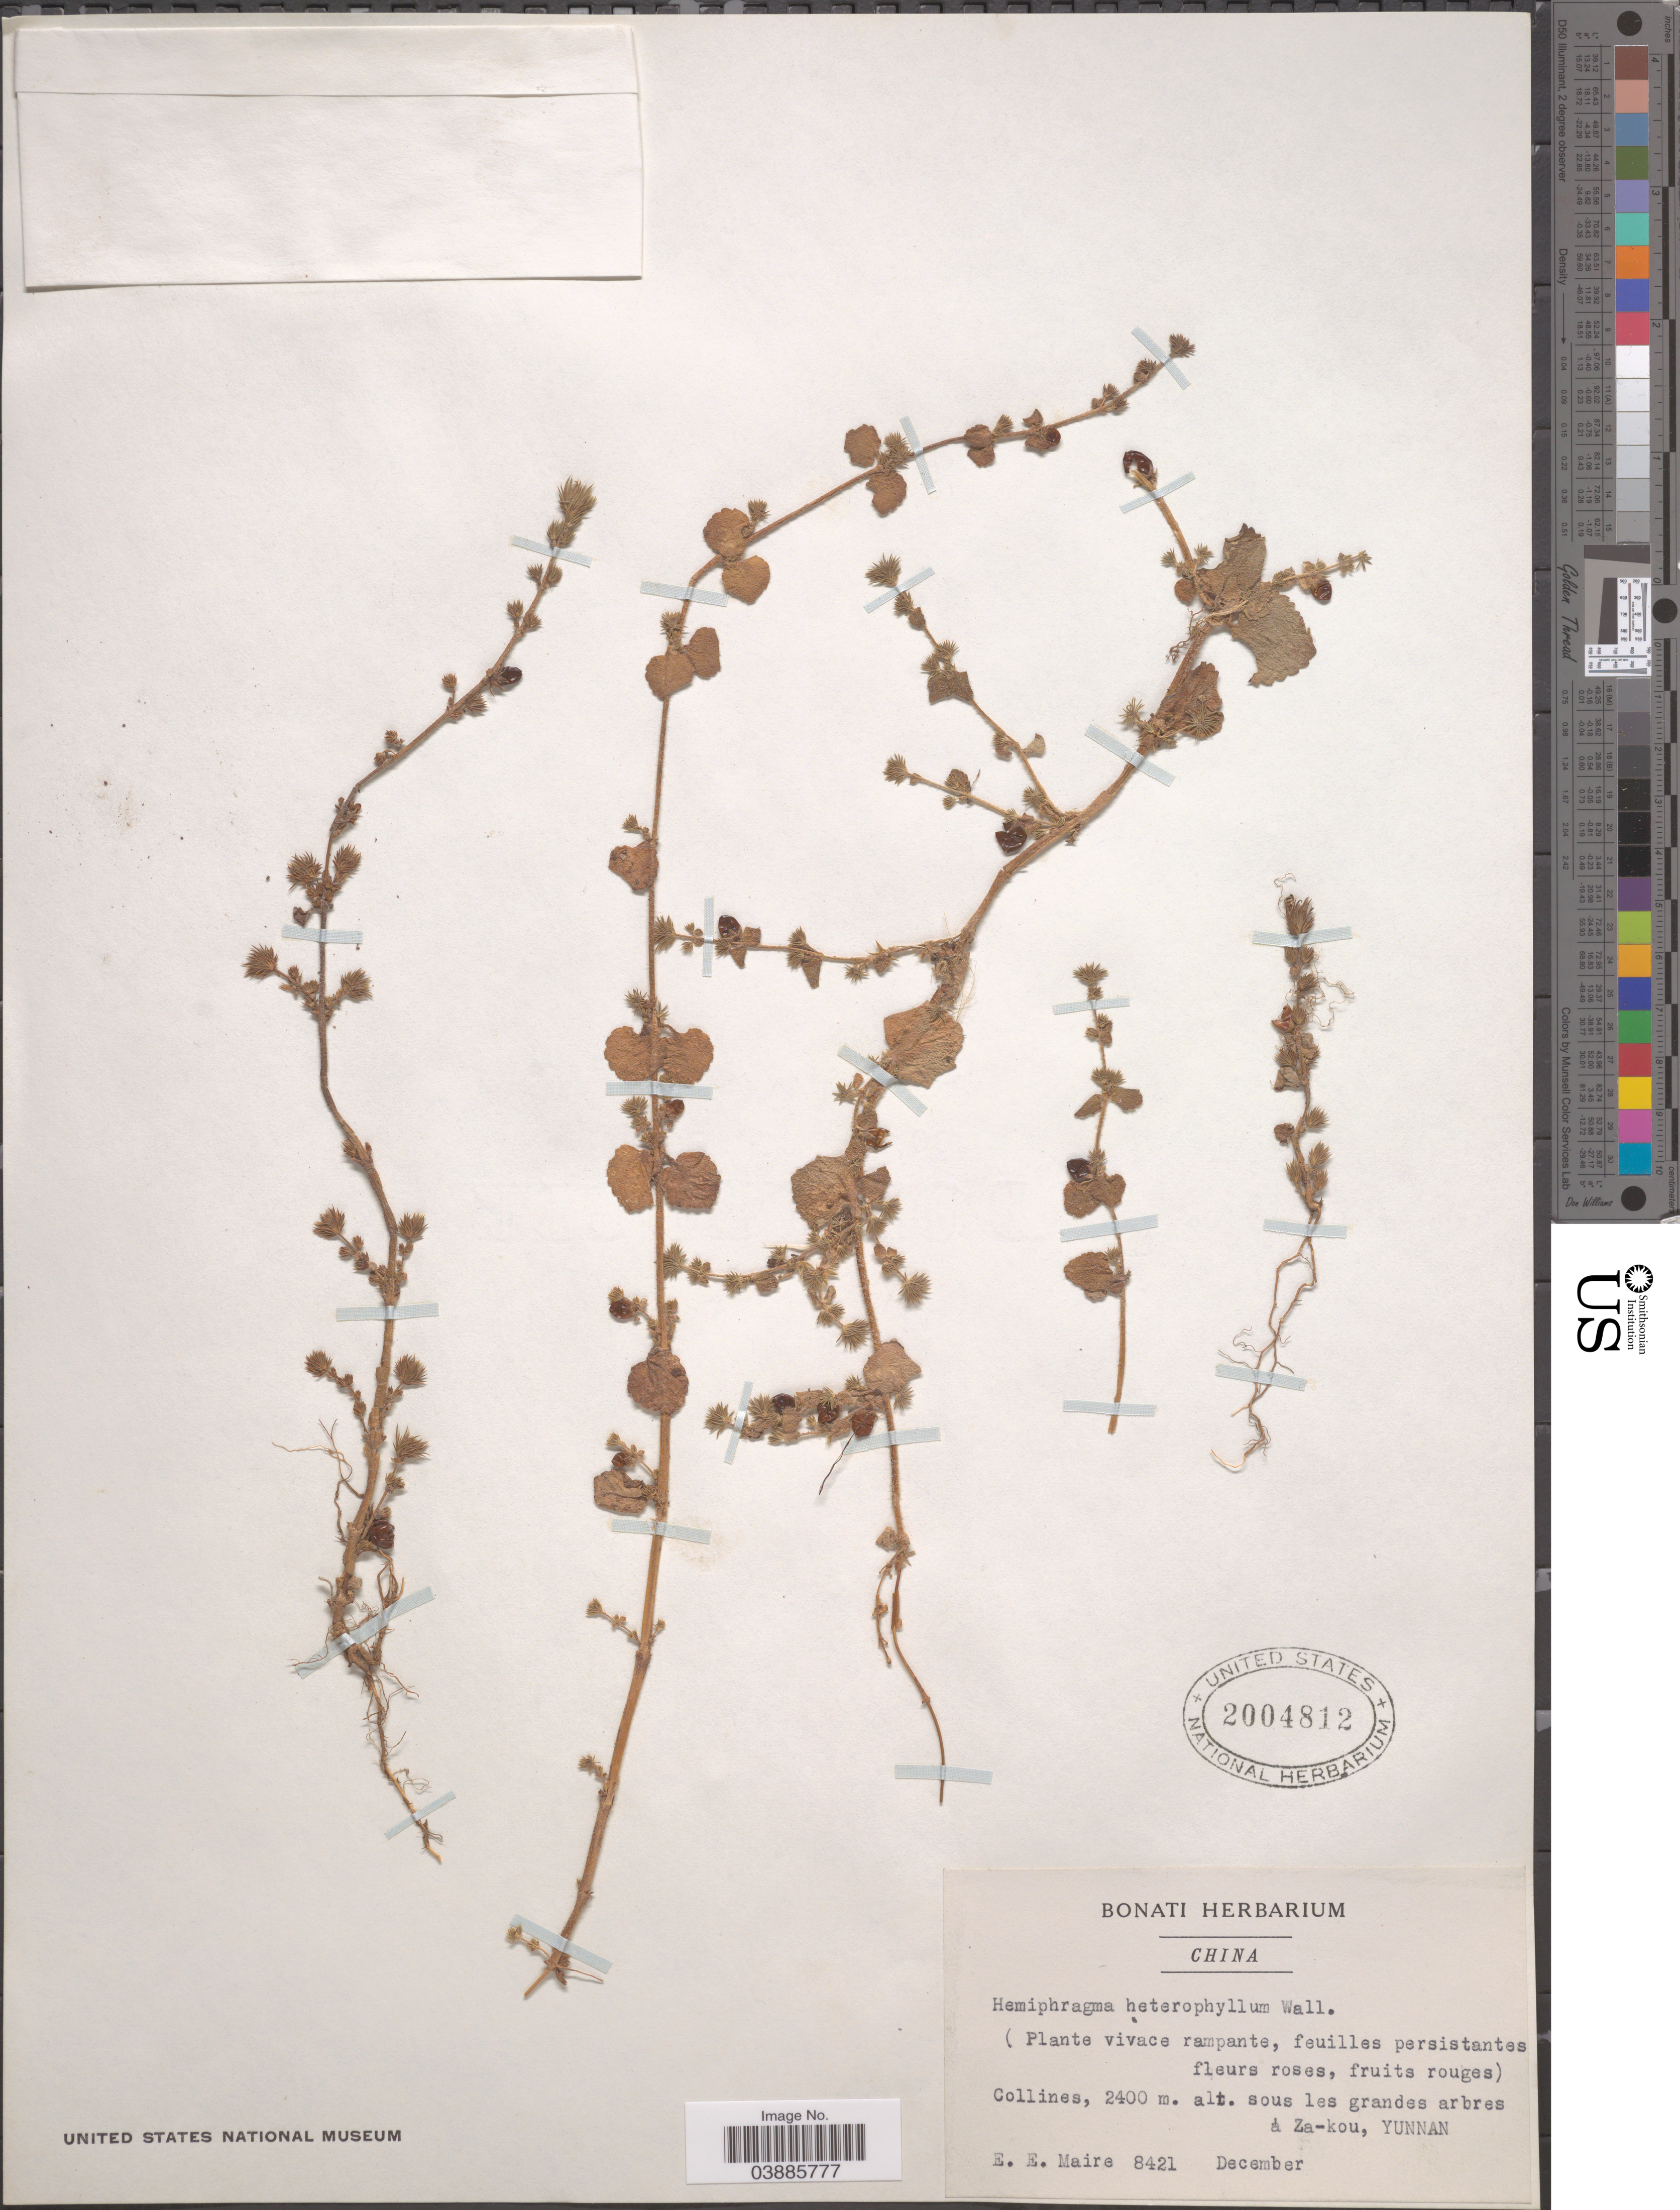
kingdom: Plantae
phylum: Tracheophyta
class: Magnoliopsida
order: Lamiales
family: Plantaginaceae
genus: Hemiphragma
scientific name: Hemiphragma heterophyllum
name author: Wall.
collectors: E. E. Maire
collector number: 8421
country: China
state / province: Yunnan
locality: Collines, sous les grandes arbres à Za-kou, Yunnan.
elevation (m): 2400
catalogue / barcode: US 2004812